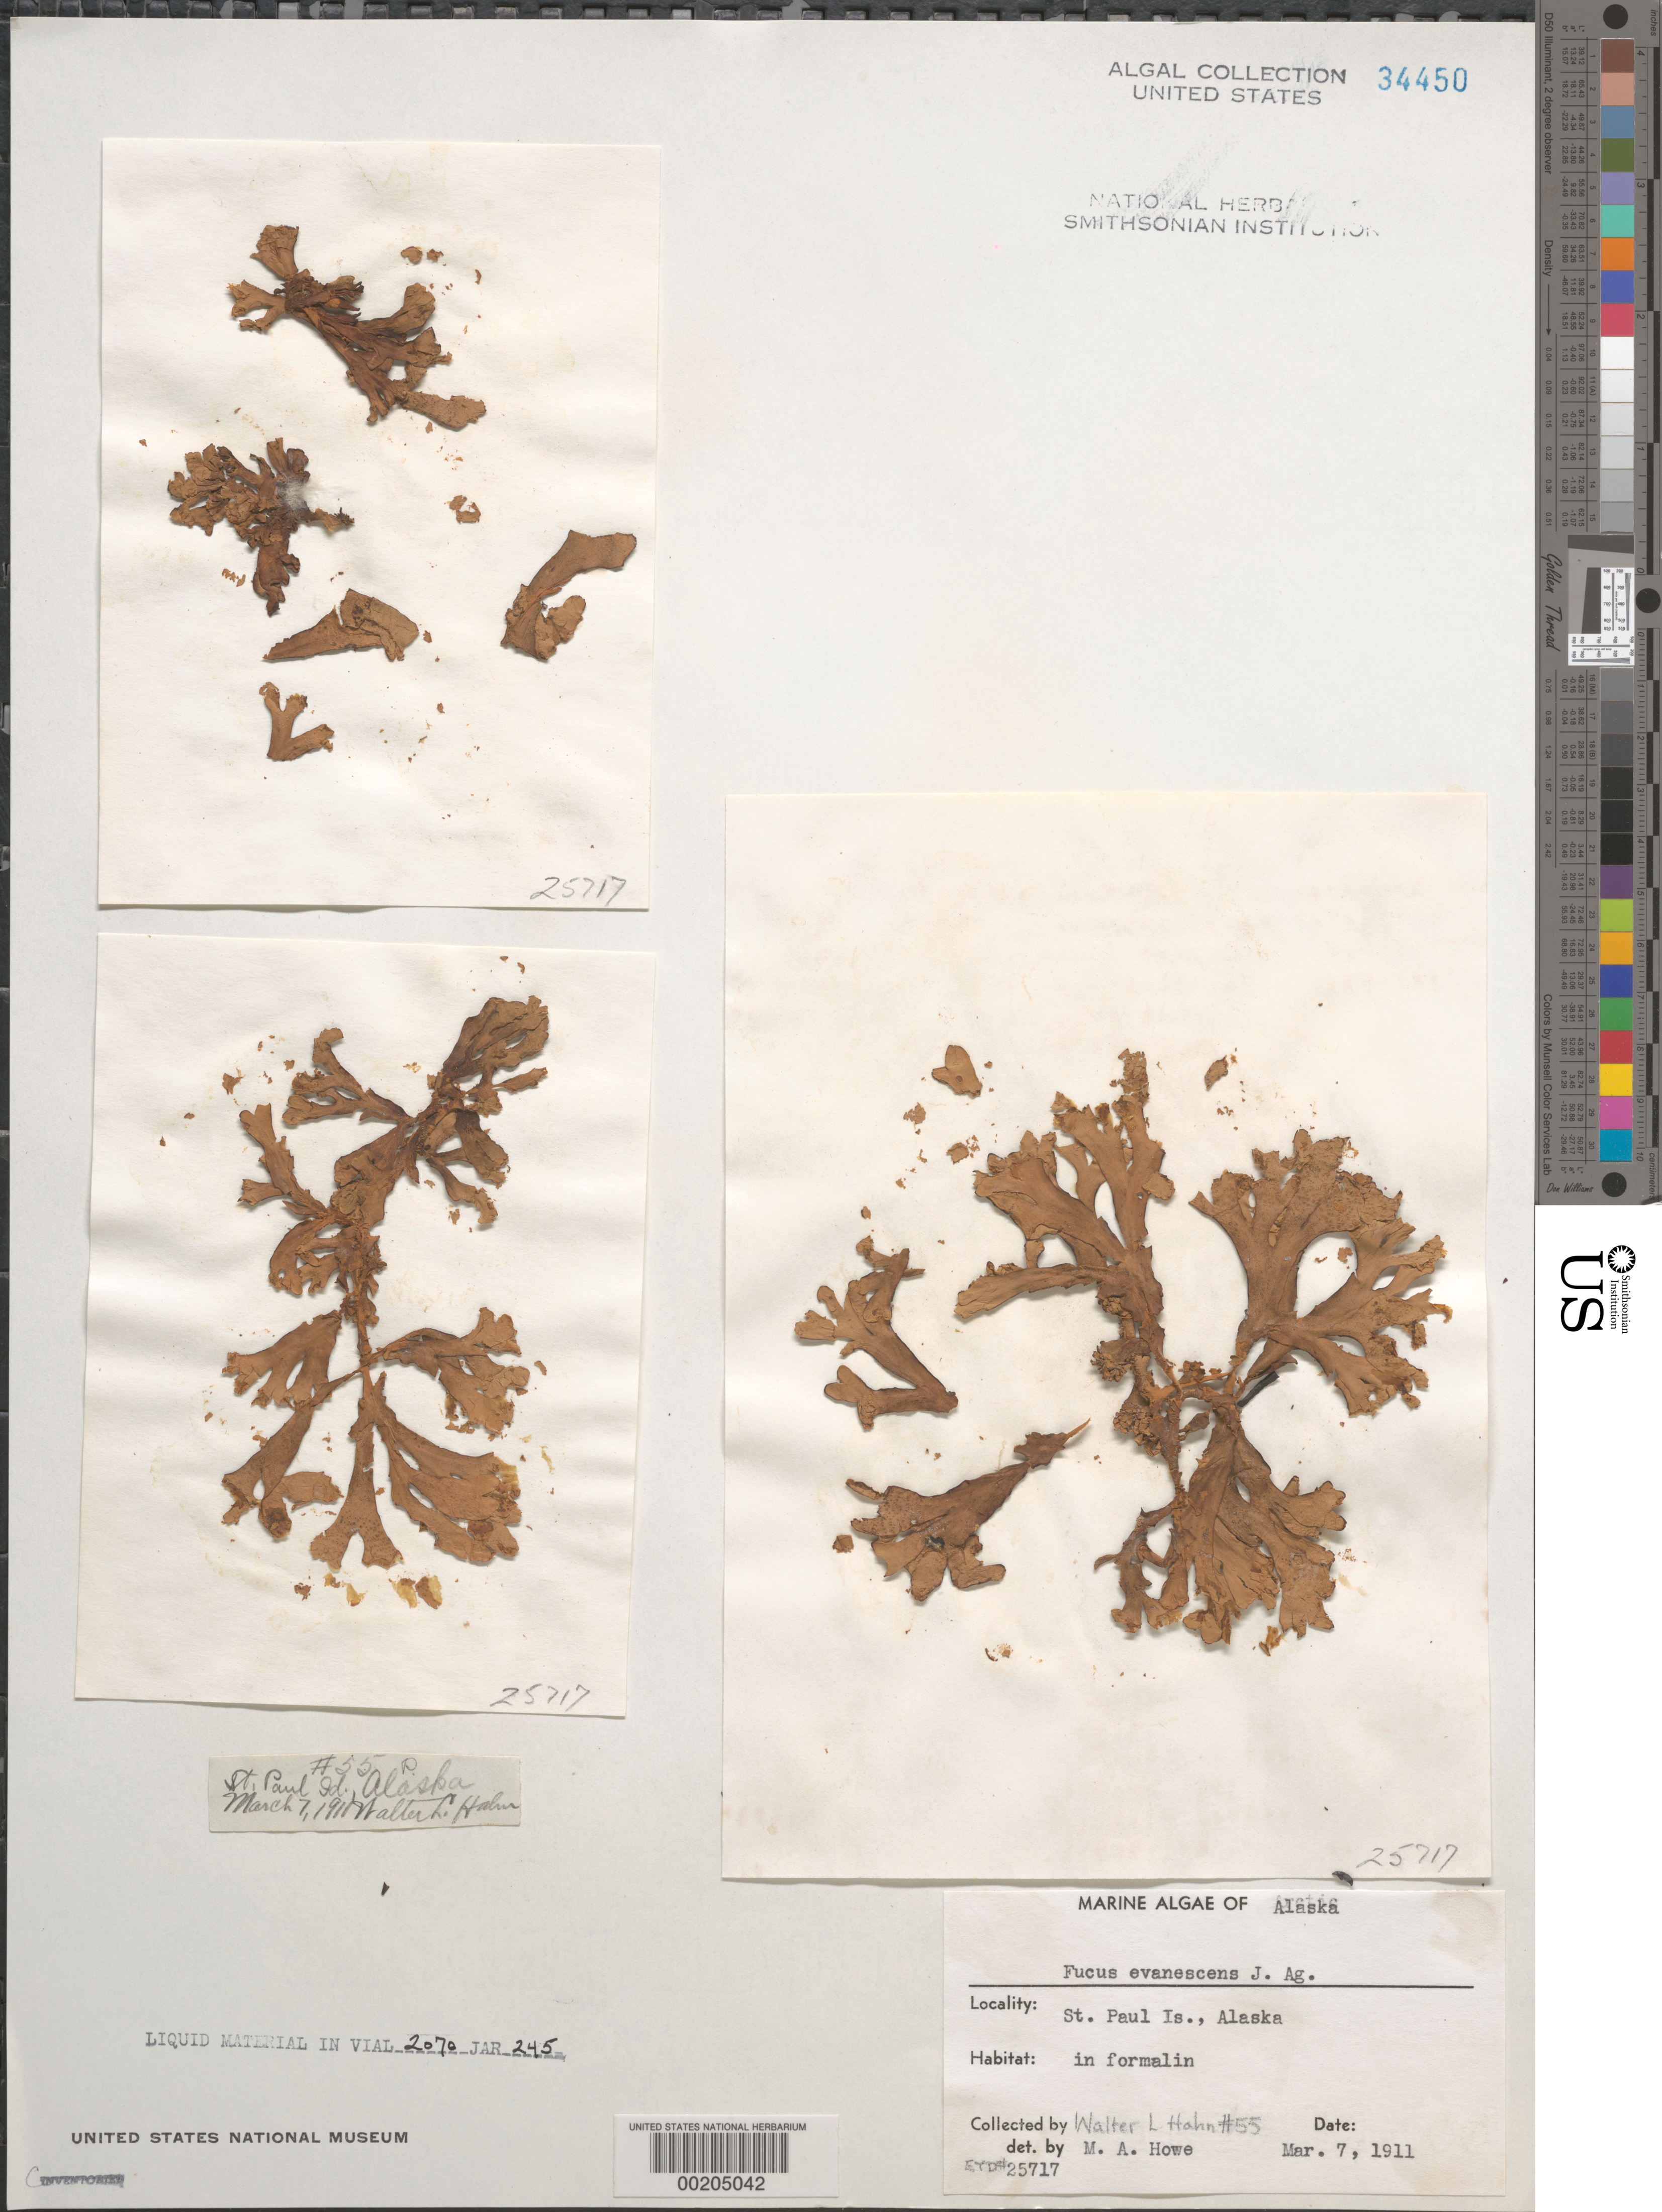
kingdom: Chromista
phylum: Ochrophyta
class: Phaeophyceae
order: Fucales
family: Fucaceae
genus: Fucus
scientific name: Fucus distichus subsp. evanescens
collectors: W. L. Hahn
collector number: EYD 25717 & HAHN 55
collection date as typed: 07 Mar 1911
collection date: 1911-03-07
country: United States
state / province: Alaska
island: St. Paul Island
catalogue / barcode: US 34450